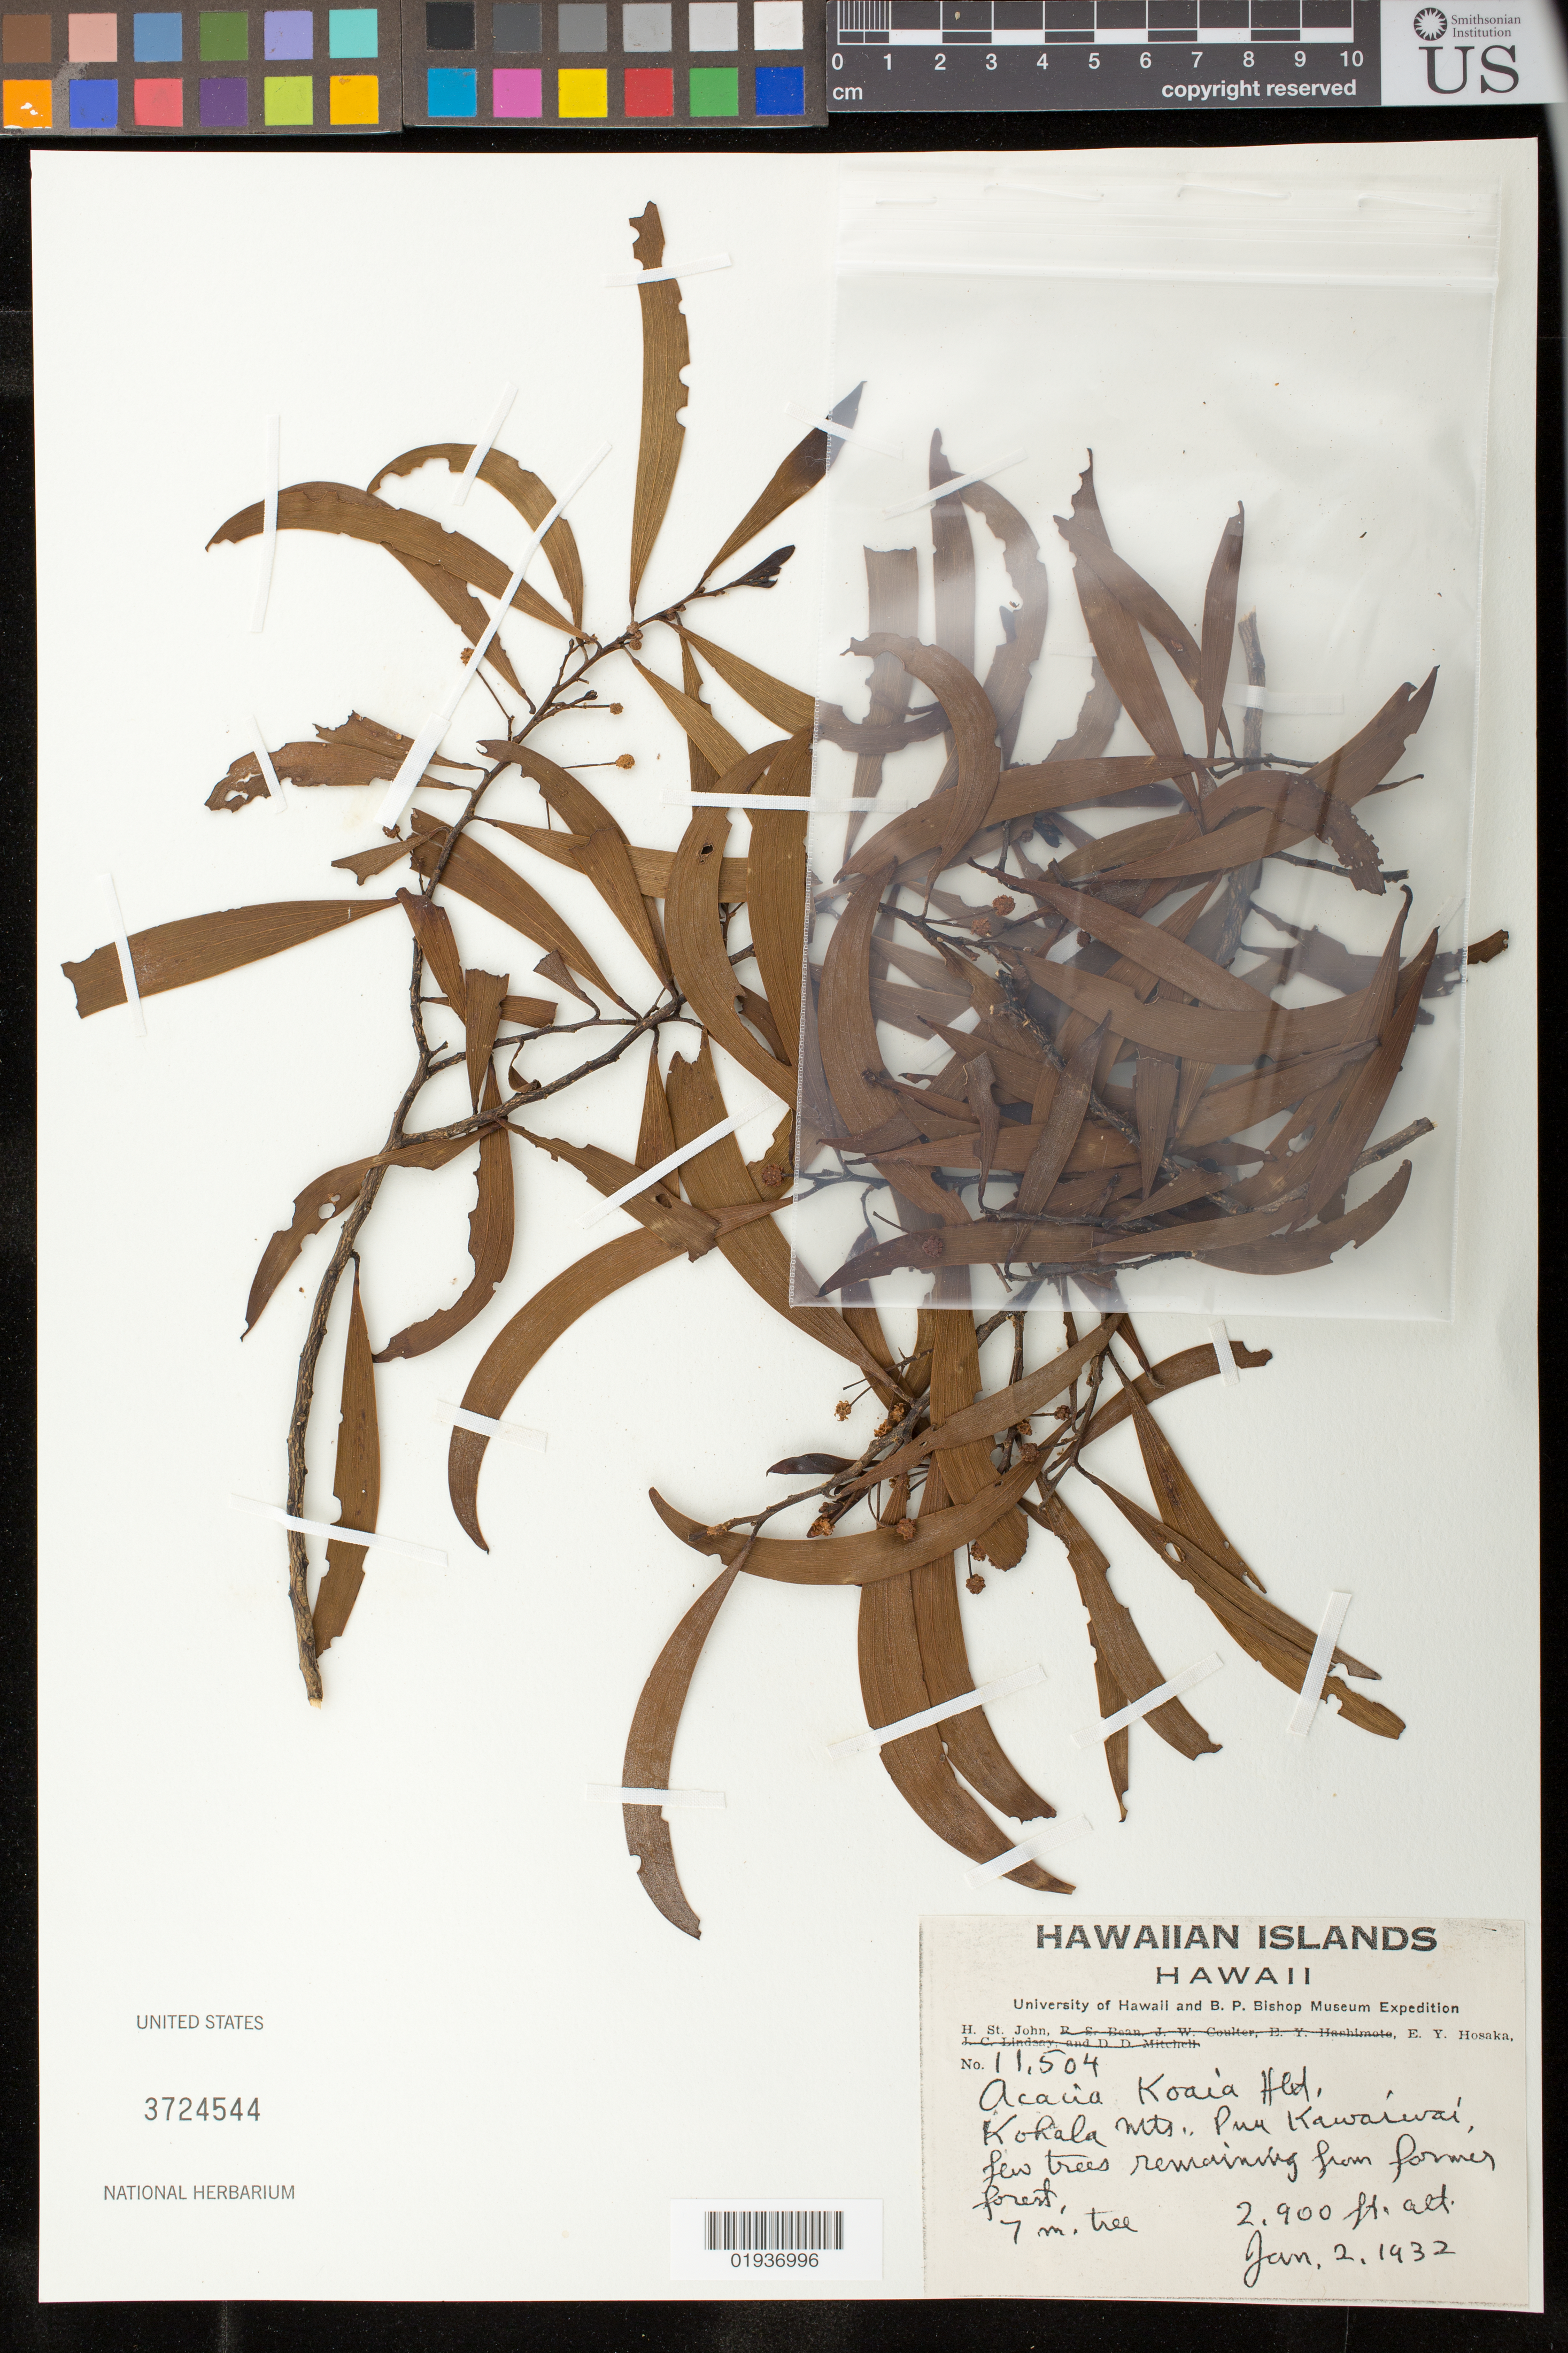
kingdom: Plantae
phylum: Tracheophyta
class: Magnoliopsida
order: Fabales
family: Fabaceae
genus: Acacia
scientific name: Acacia koaia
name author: Hillebr.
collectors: H. St. John & E. Y. Hosaka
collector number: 11504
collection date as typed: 2 Jan 1932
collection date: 1932-01-02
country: United States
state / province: Hawaii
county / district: Hawaii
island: Hawaii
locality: Kohala Mts, Puu Kawaiwai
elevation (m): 884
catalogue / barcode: US 3724544